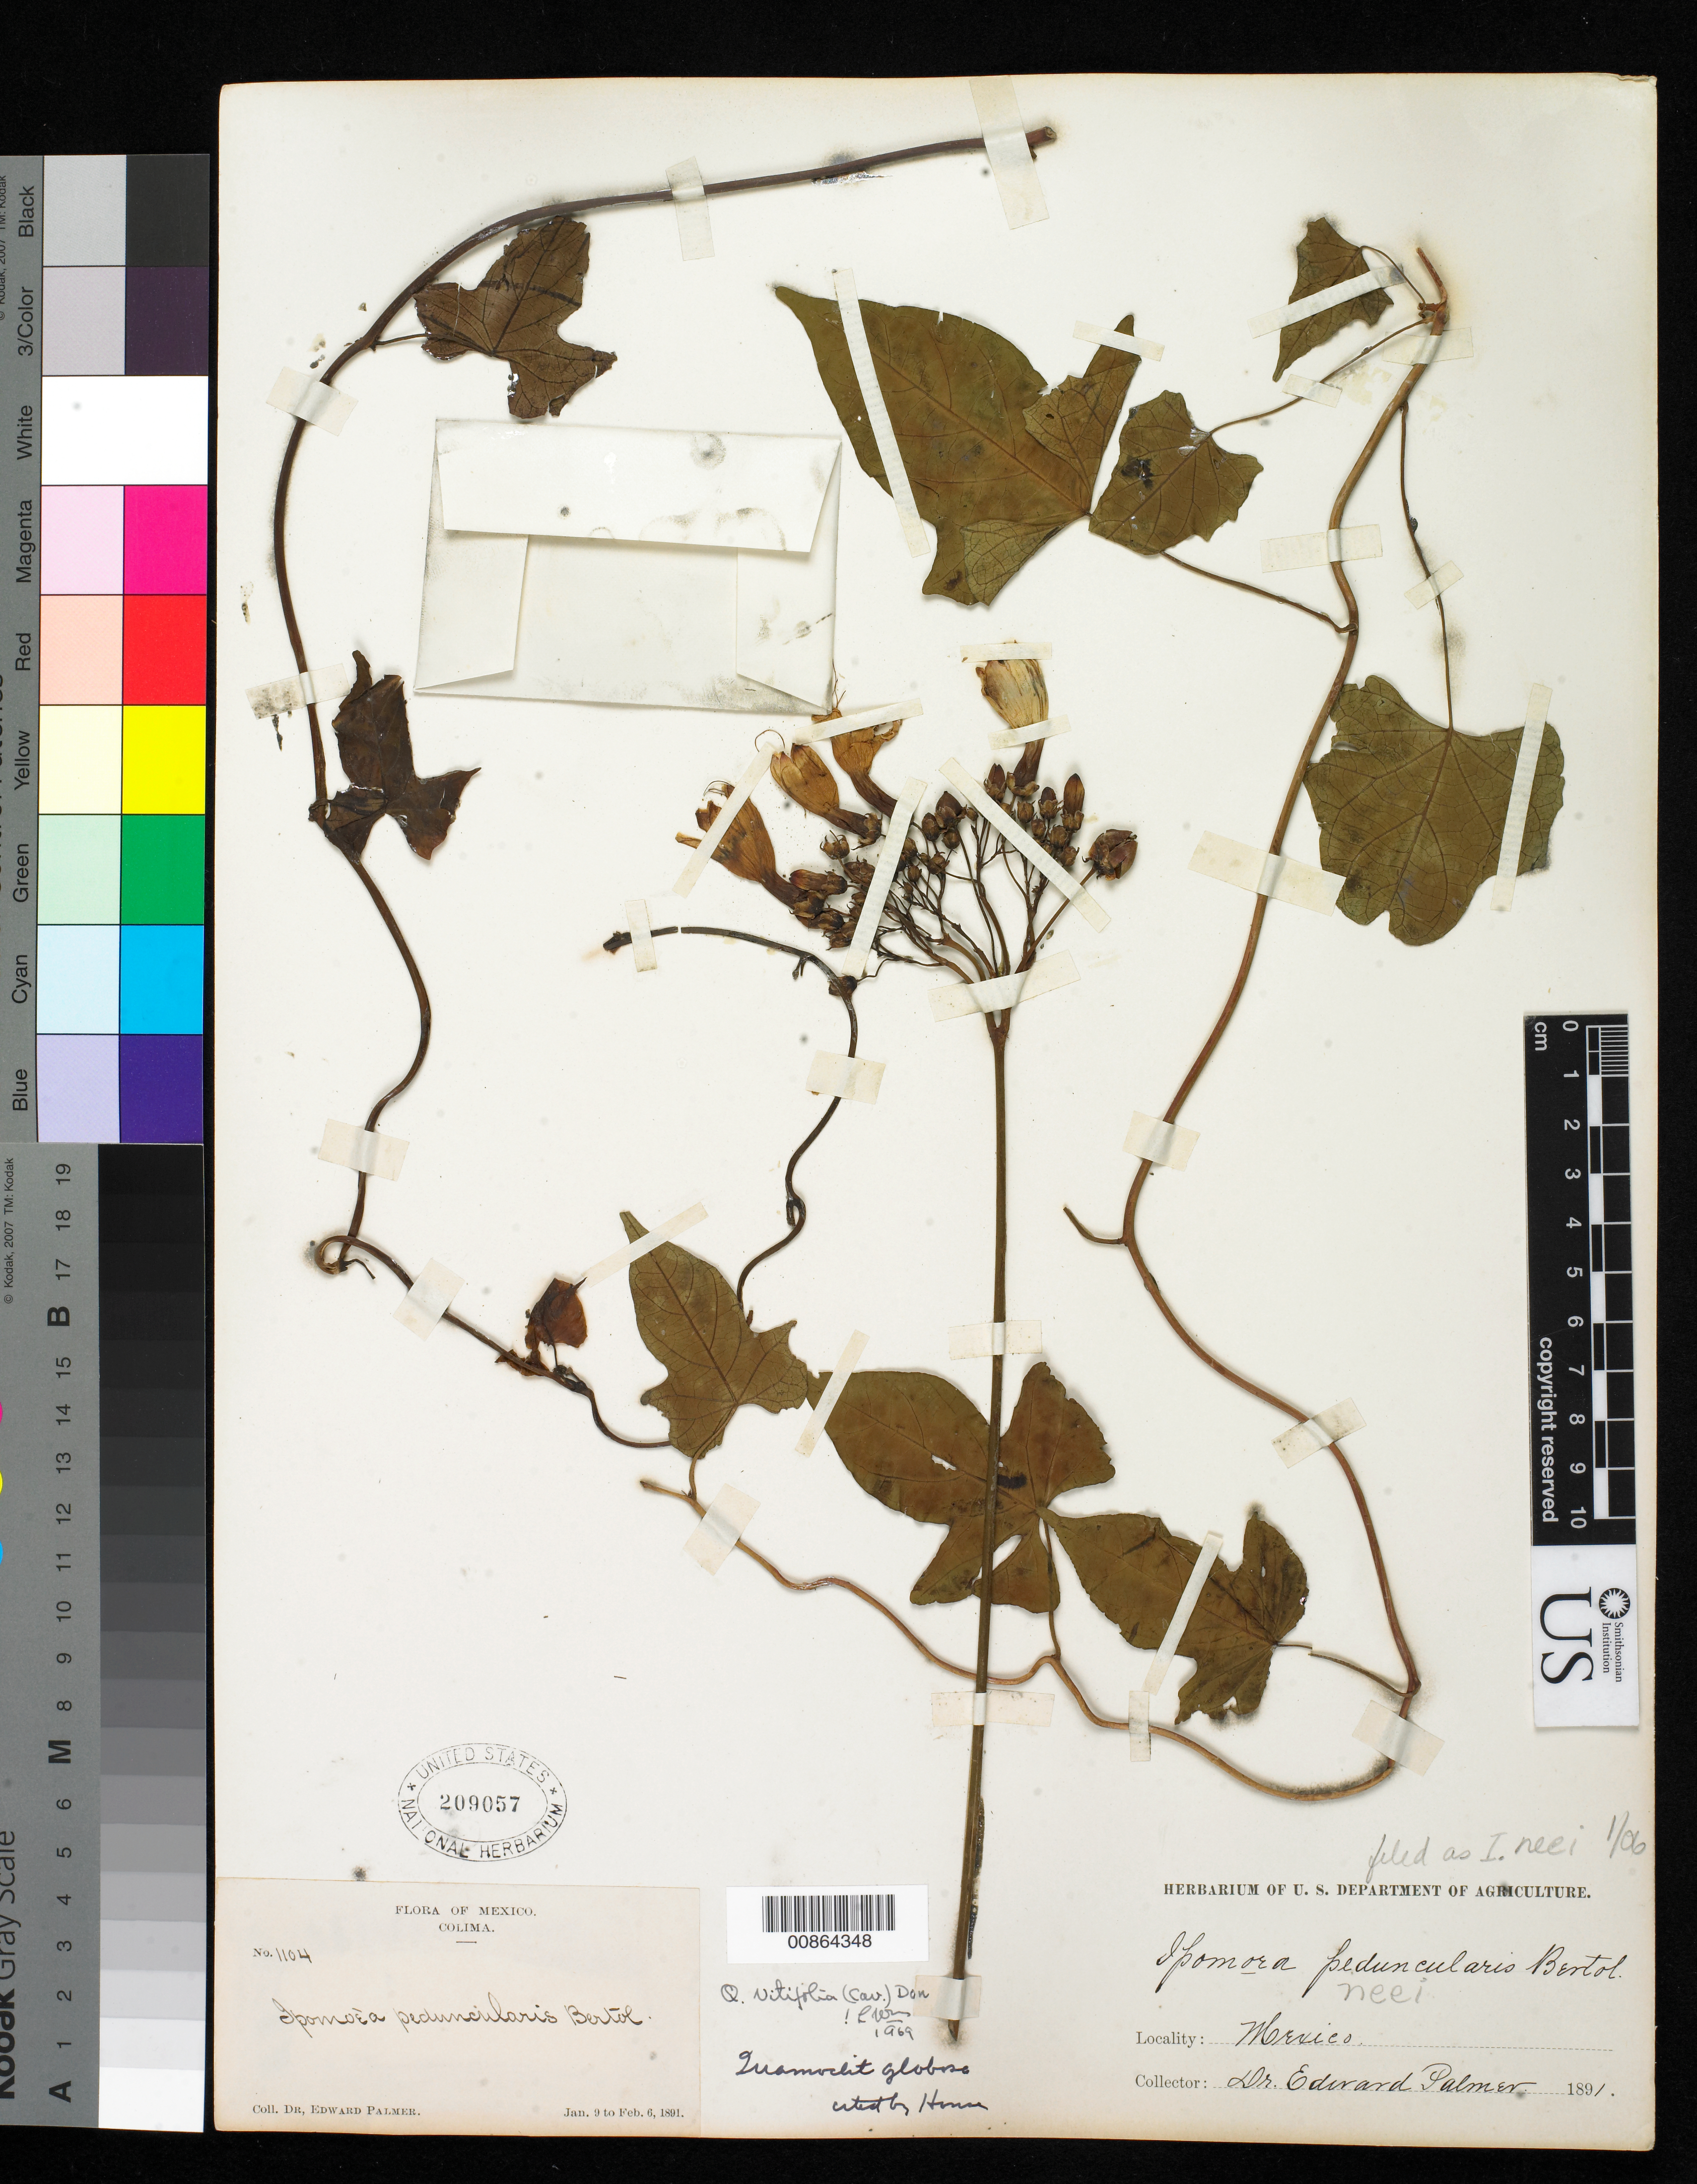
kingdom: Plantae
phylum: Tracheophyta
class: Magnoliopsida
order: Solanales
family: Convolvulaceae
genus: Ipomoea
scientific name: Ipomoea neei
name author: (Spreng.) O'Donell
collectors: E. Palmer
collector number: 1104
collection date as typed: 09 Jan 1891 to 06 Feb 1891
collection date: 1891-01-09/1891-02-06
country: Mexico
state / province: Colima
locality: Colima.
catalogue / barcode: US 209057